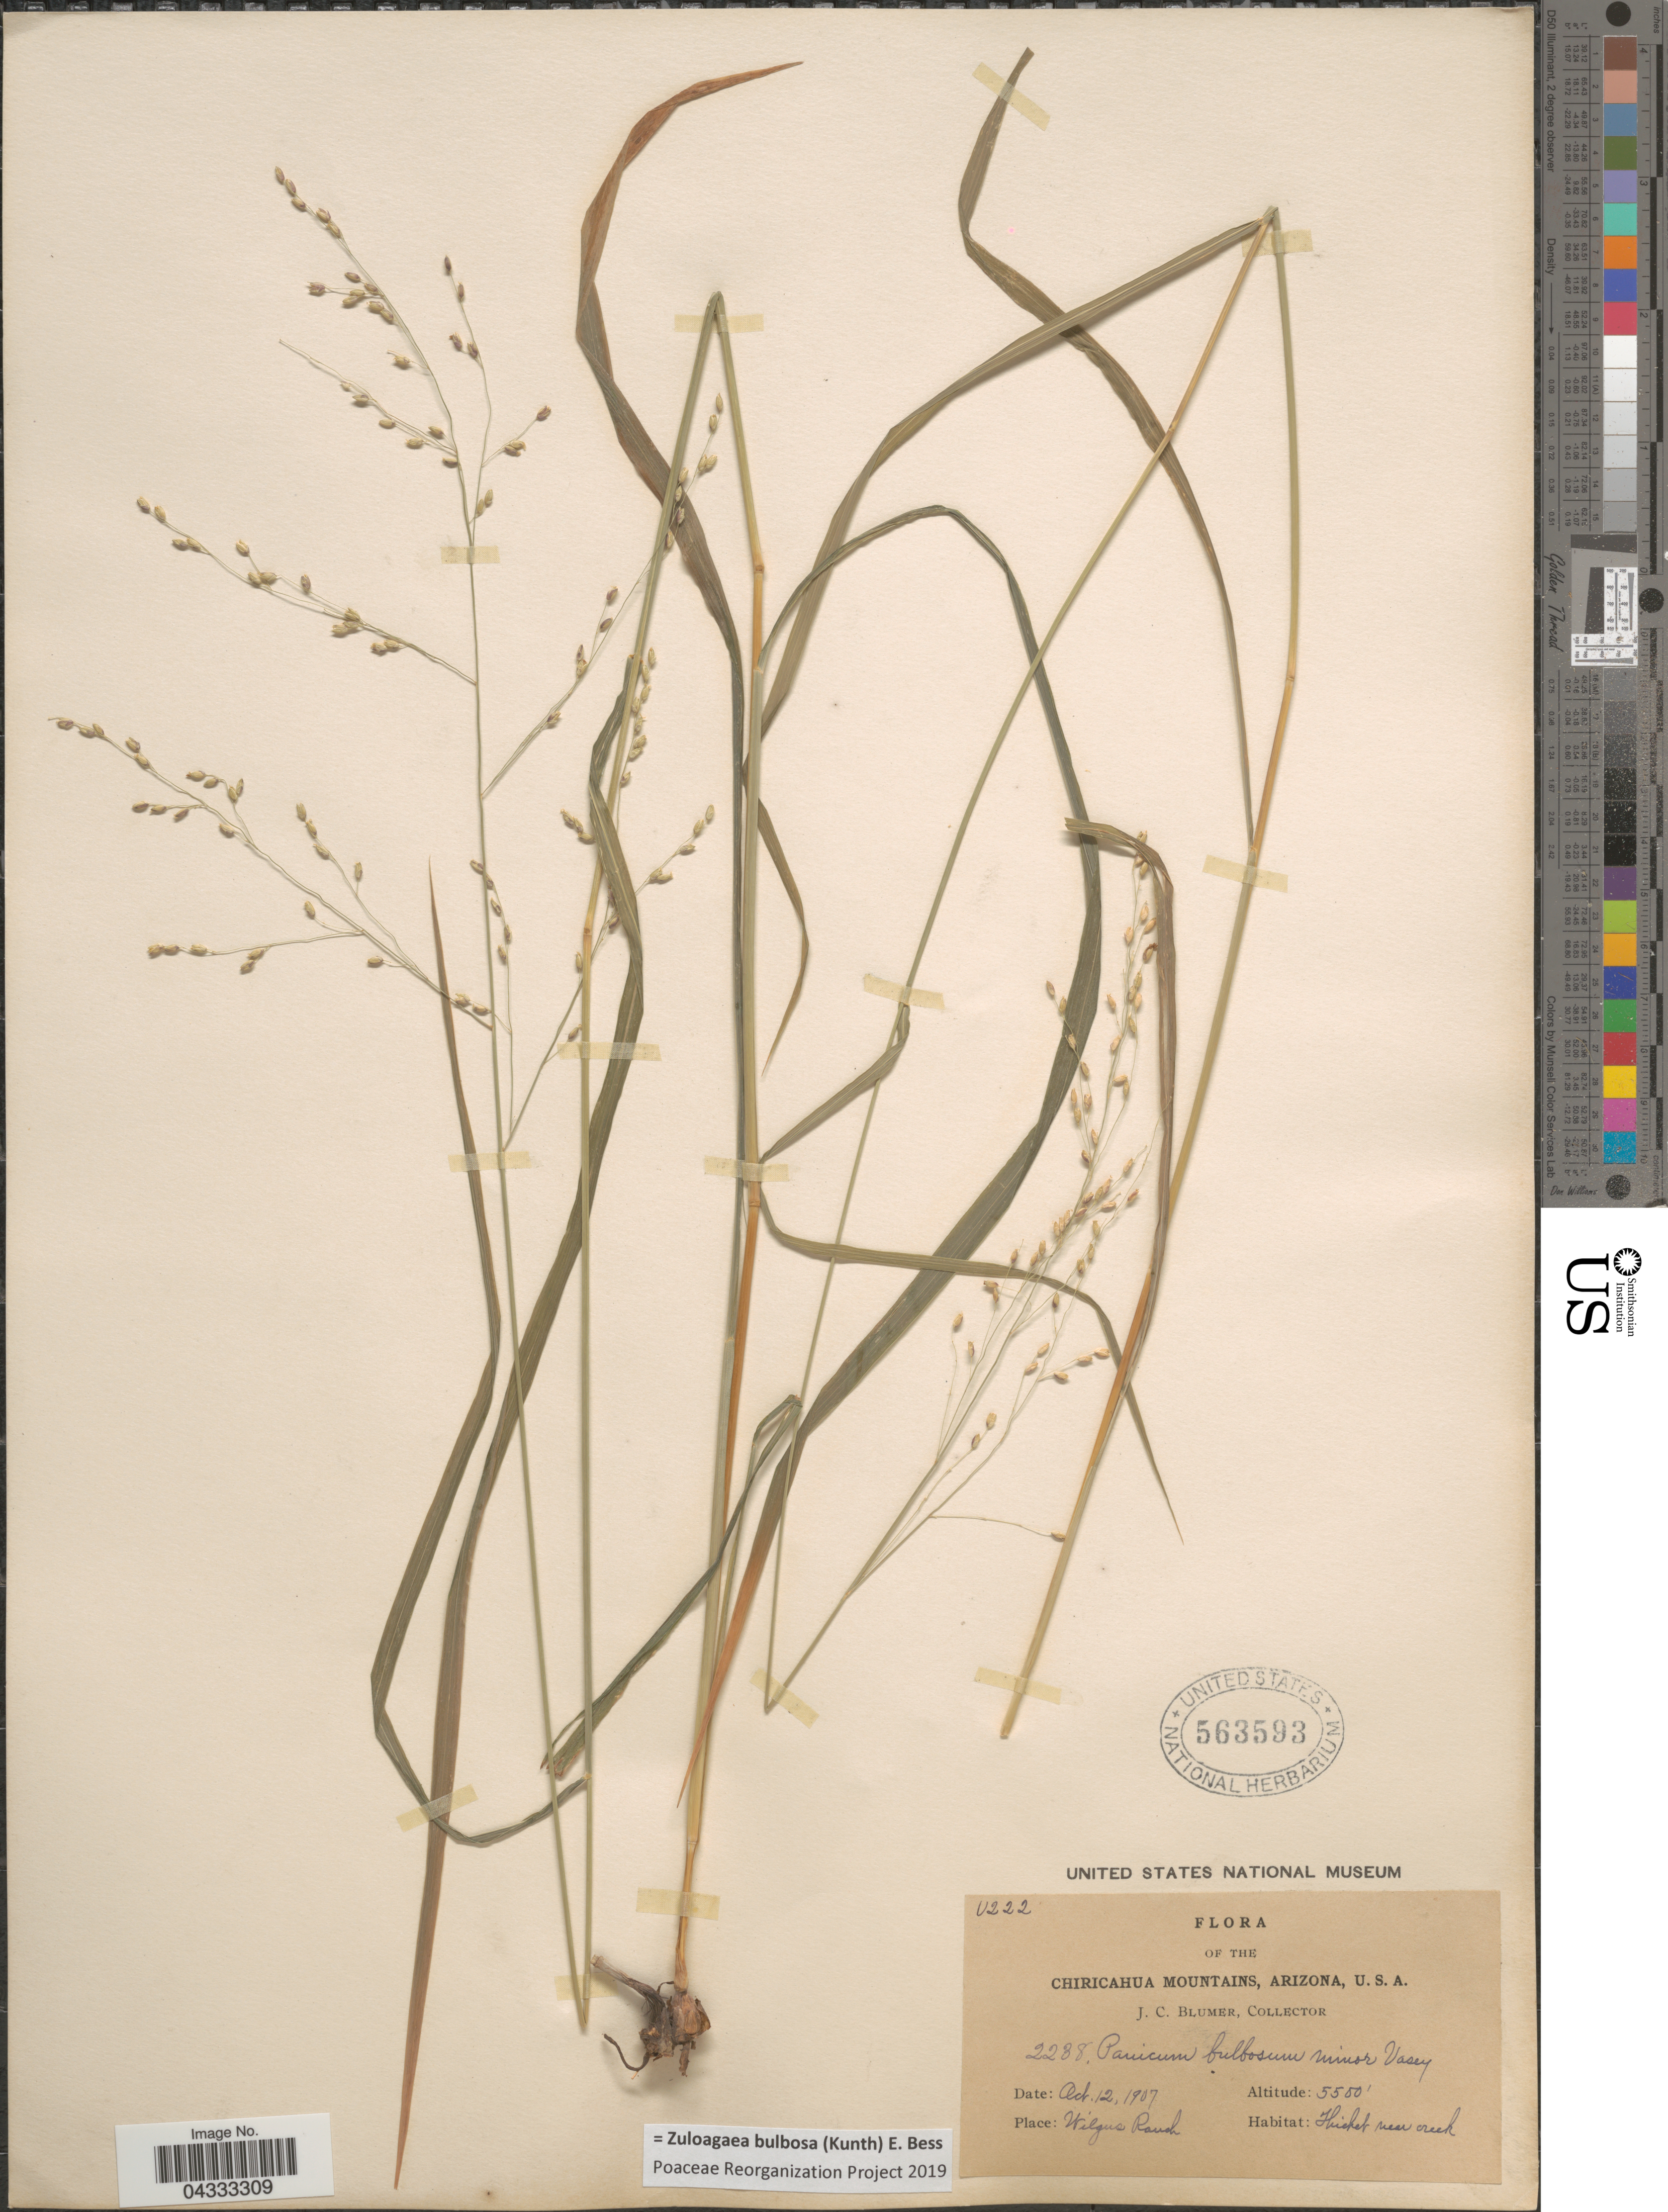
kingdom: Plantae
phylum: Tracheophyta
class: Liliopsida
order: Poales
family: Poaceae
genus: Zuloagaea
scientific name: Zuloagaea bulbosa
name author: (Kunth) E. Bess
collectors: J. C. Blumer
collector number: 2238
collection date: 1907-10-12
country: United States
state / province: Arizona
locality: Chiricahua Mountains. Wilgus Ranch.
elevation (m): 1676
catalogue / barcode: US 563593